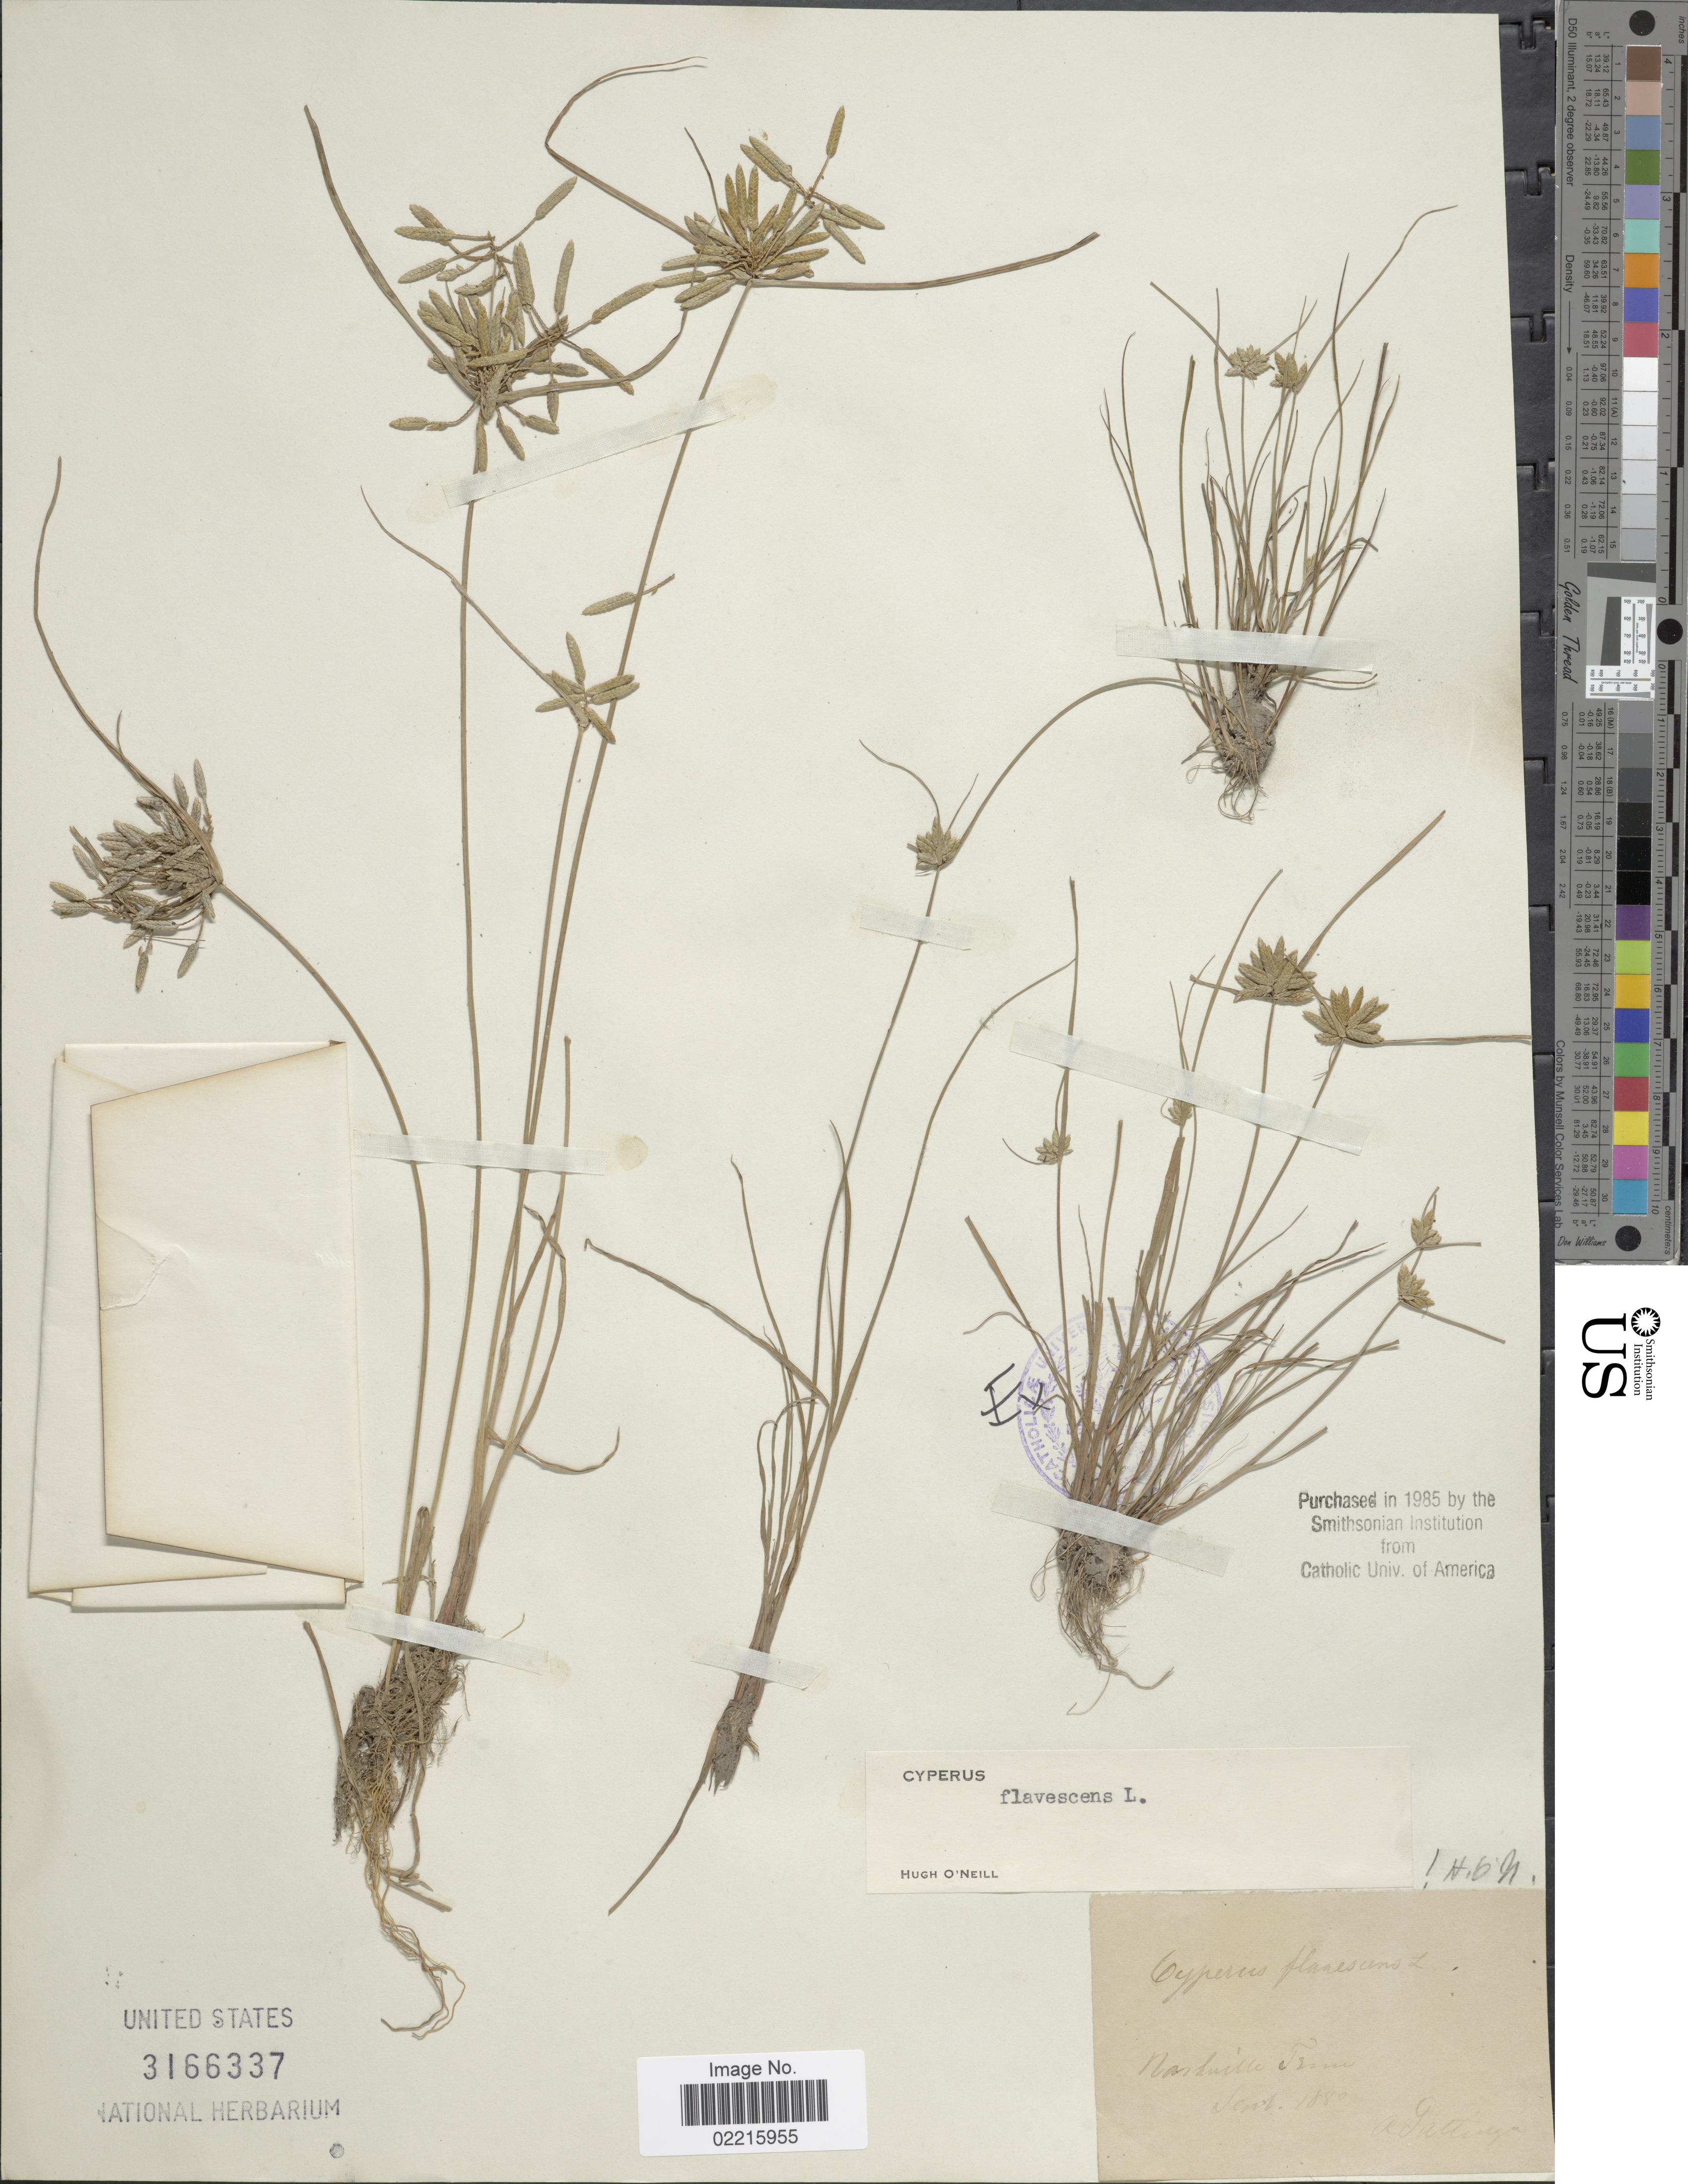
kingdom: Plantae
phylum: Tracheophyta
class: Liliopsida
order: Poales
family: Cyperaceae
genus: Cyperus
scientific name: Cyperus flavescens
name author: L.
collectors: A. Gattinger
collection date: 1880-09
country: United States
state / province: Tennessee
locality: Nashville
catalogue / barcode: US 3166337